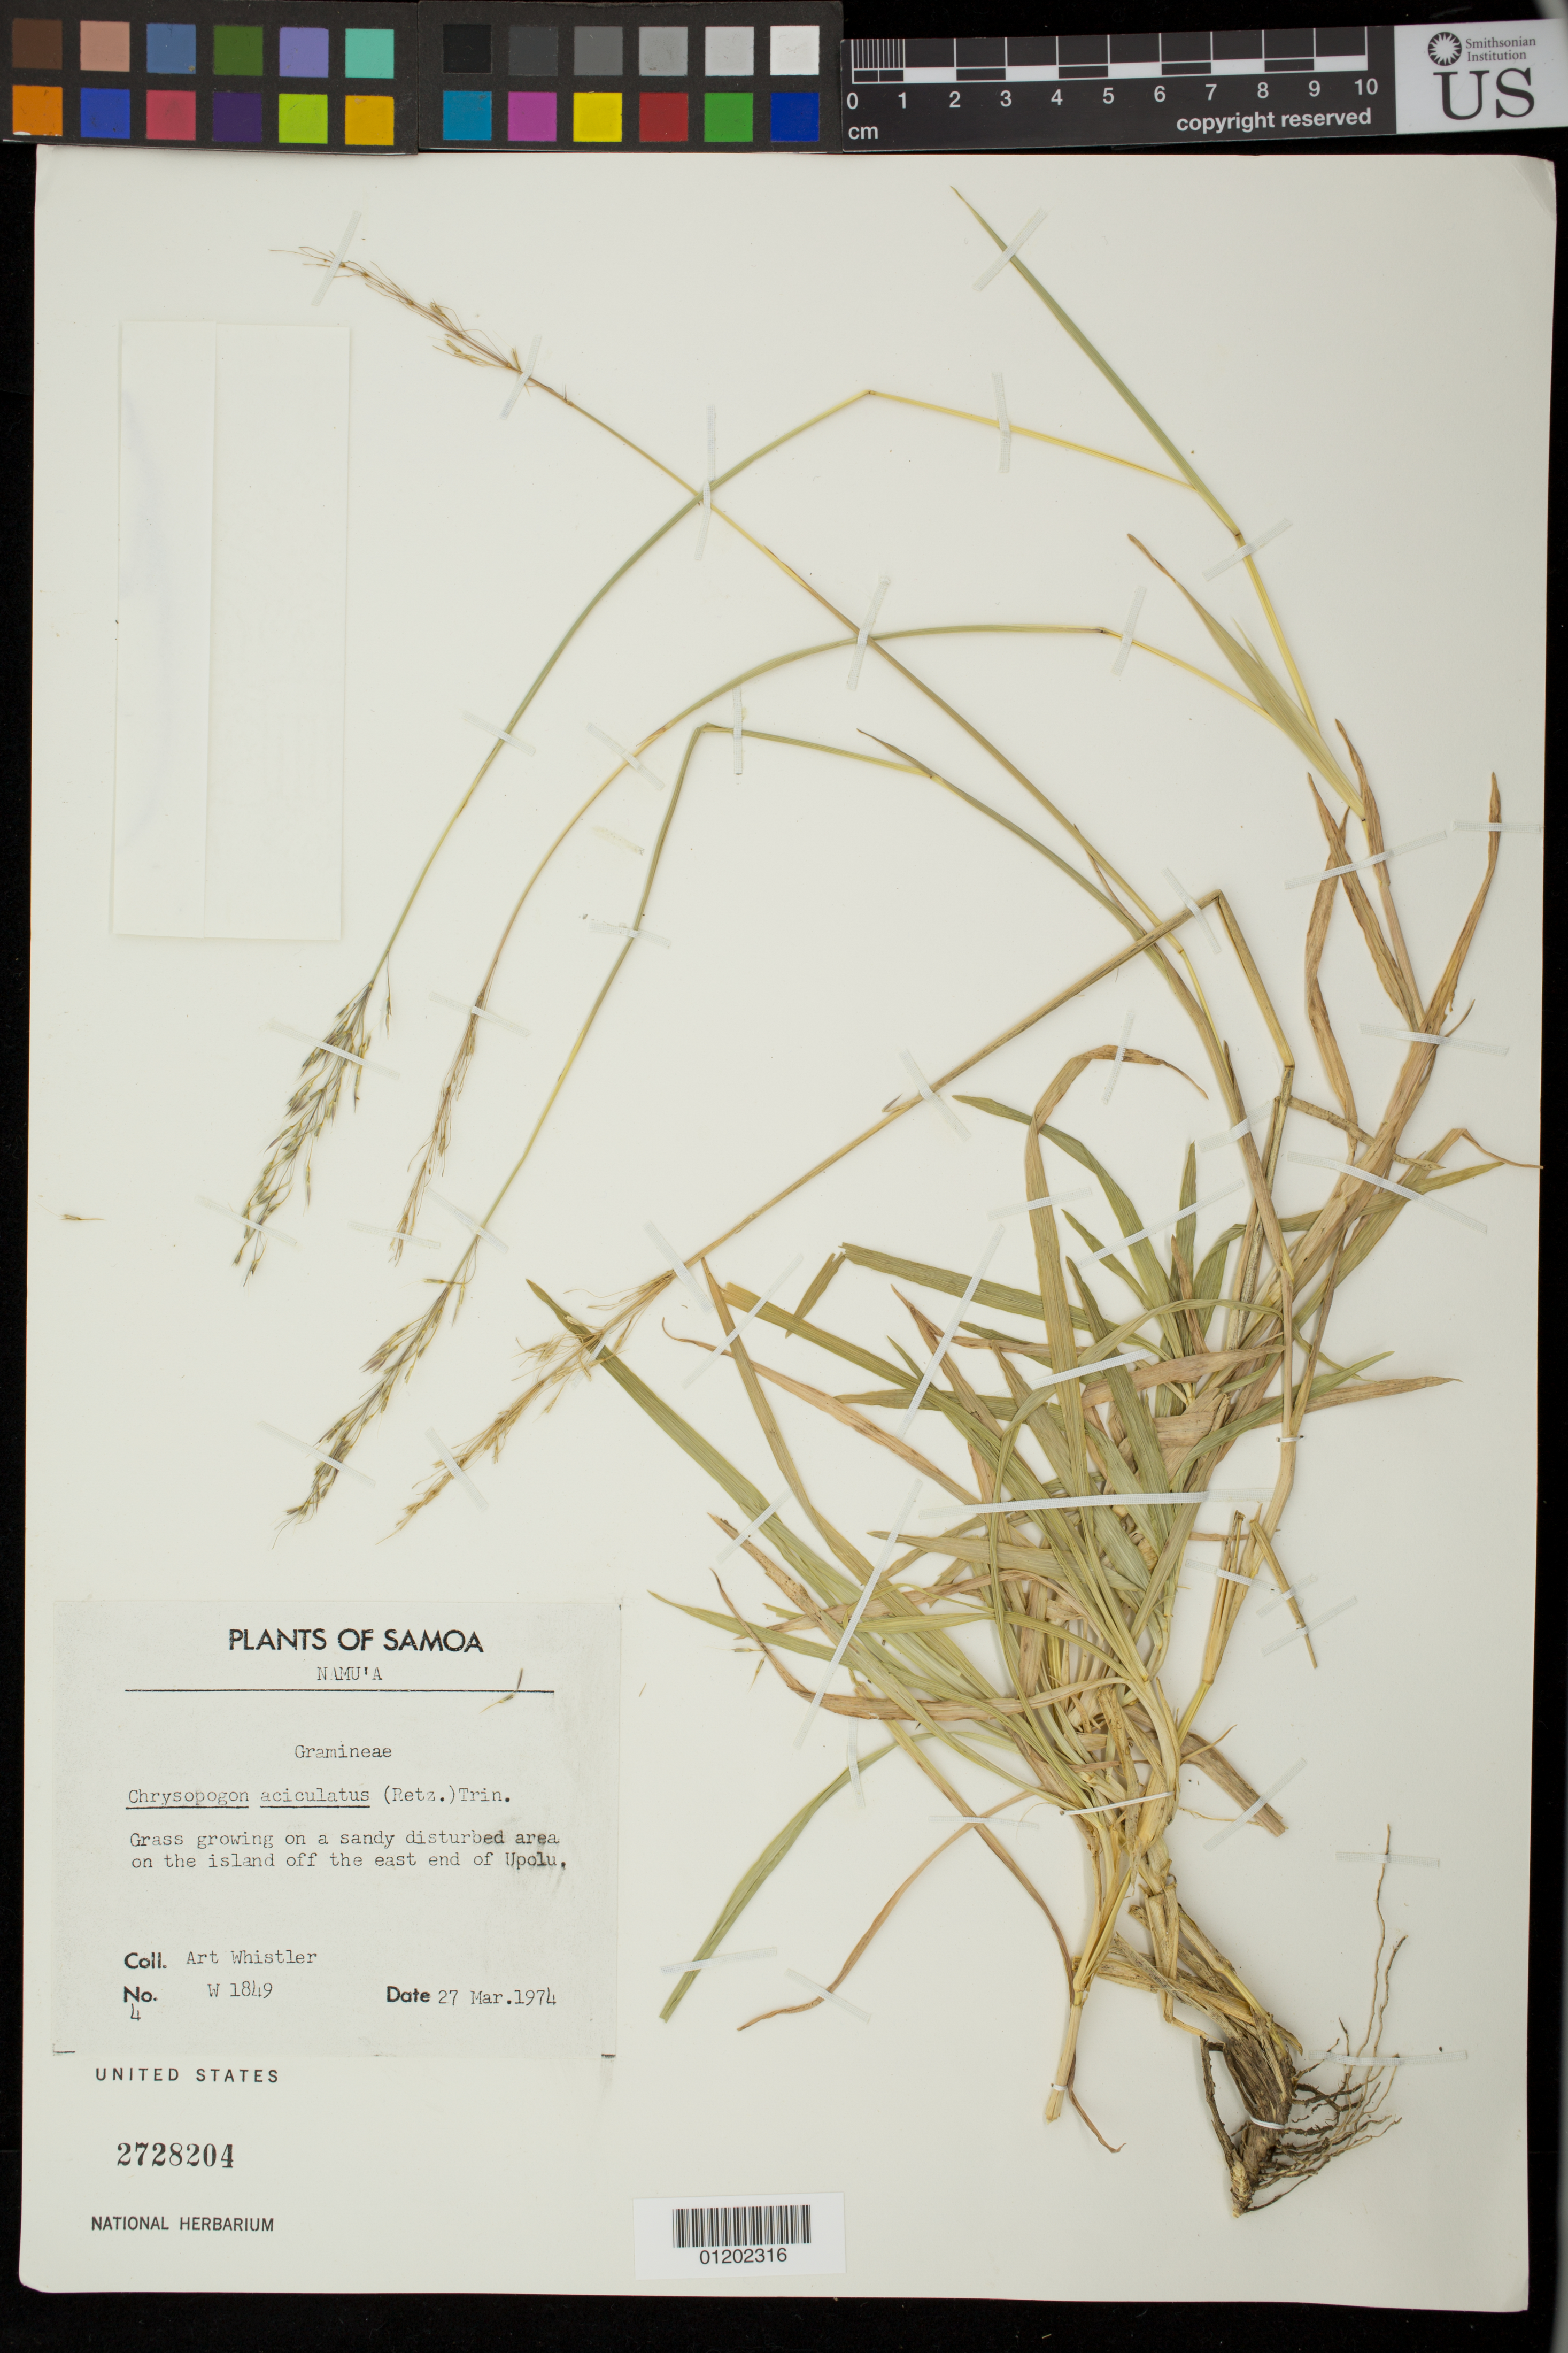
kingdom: Plantae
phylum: Tracheophyta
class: Liliopsida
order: Poales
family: Poaceae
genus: Chrysopogon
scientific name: Chrysopogon aciculatus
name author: (Retz.) Trin.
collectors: A. Whistler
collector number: W 1849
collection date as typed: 27 Mar 1974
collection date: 1974-03-27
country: Samoa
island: Upolu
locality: Namu'a, on the islet off the east end of upolu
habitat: Sandy disturbed area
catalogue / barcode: US 2728204